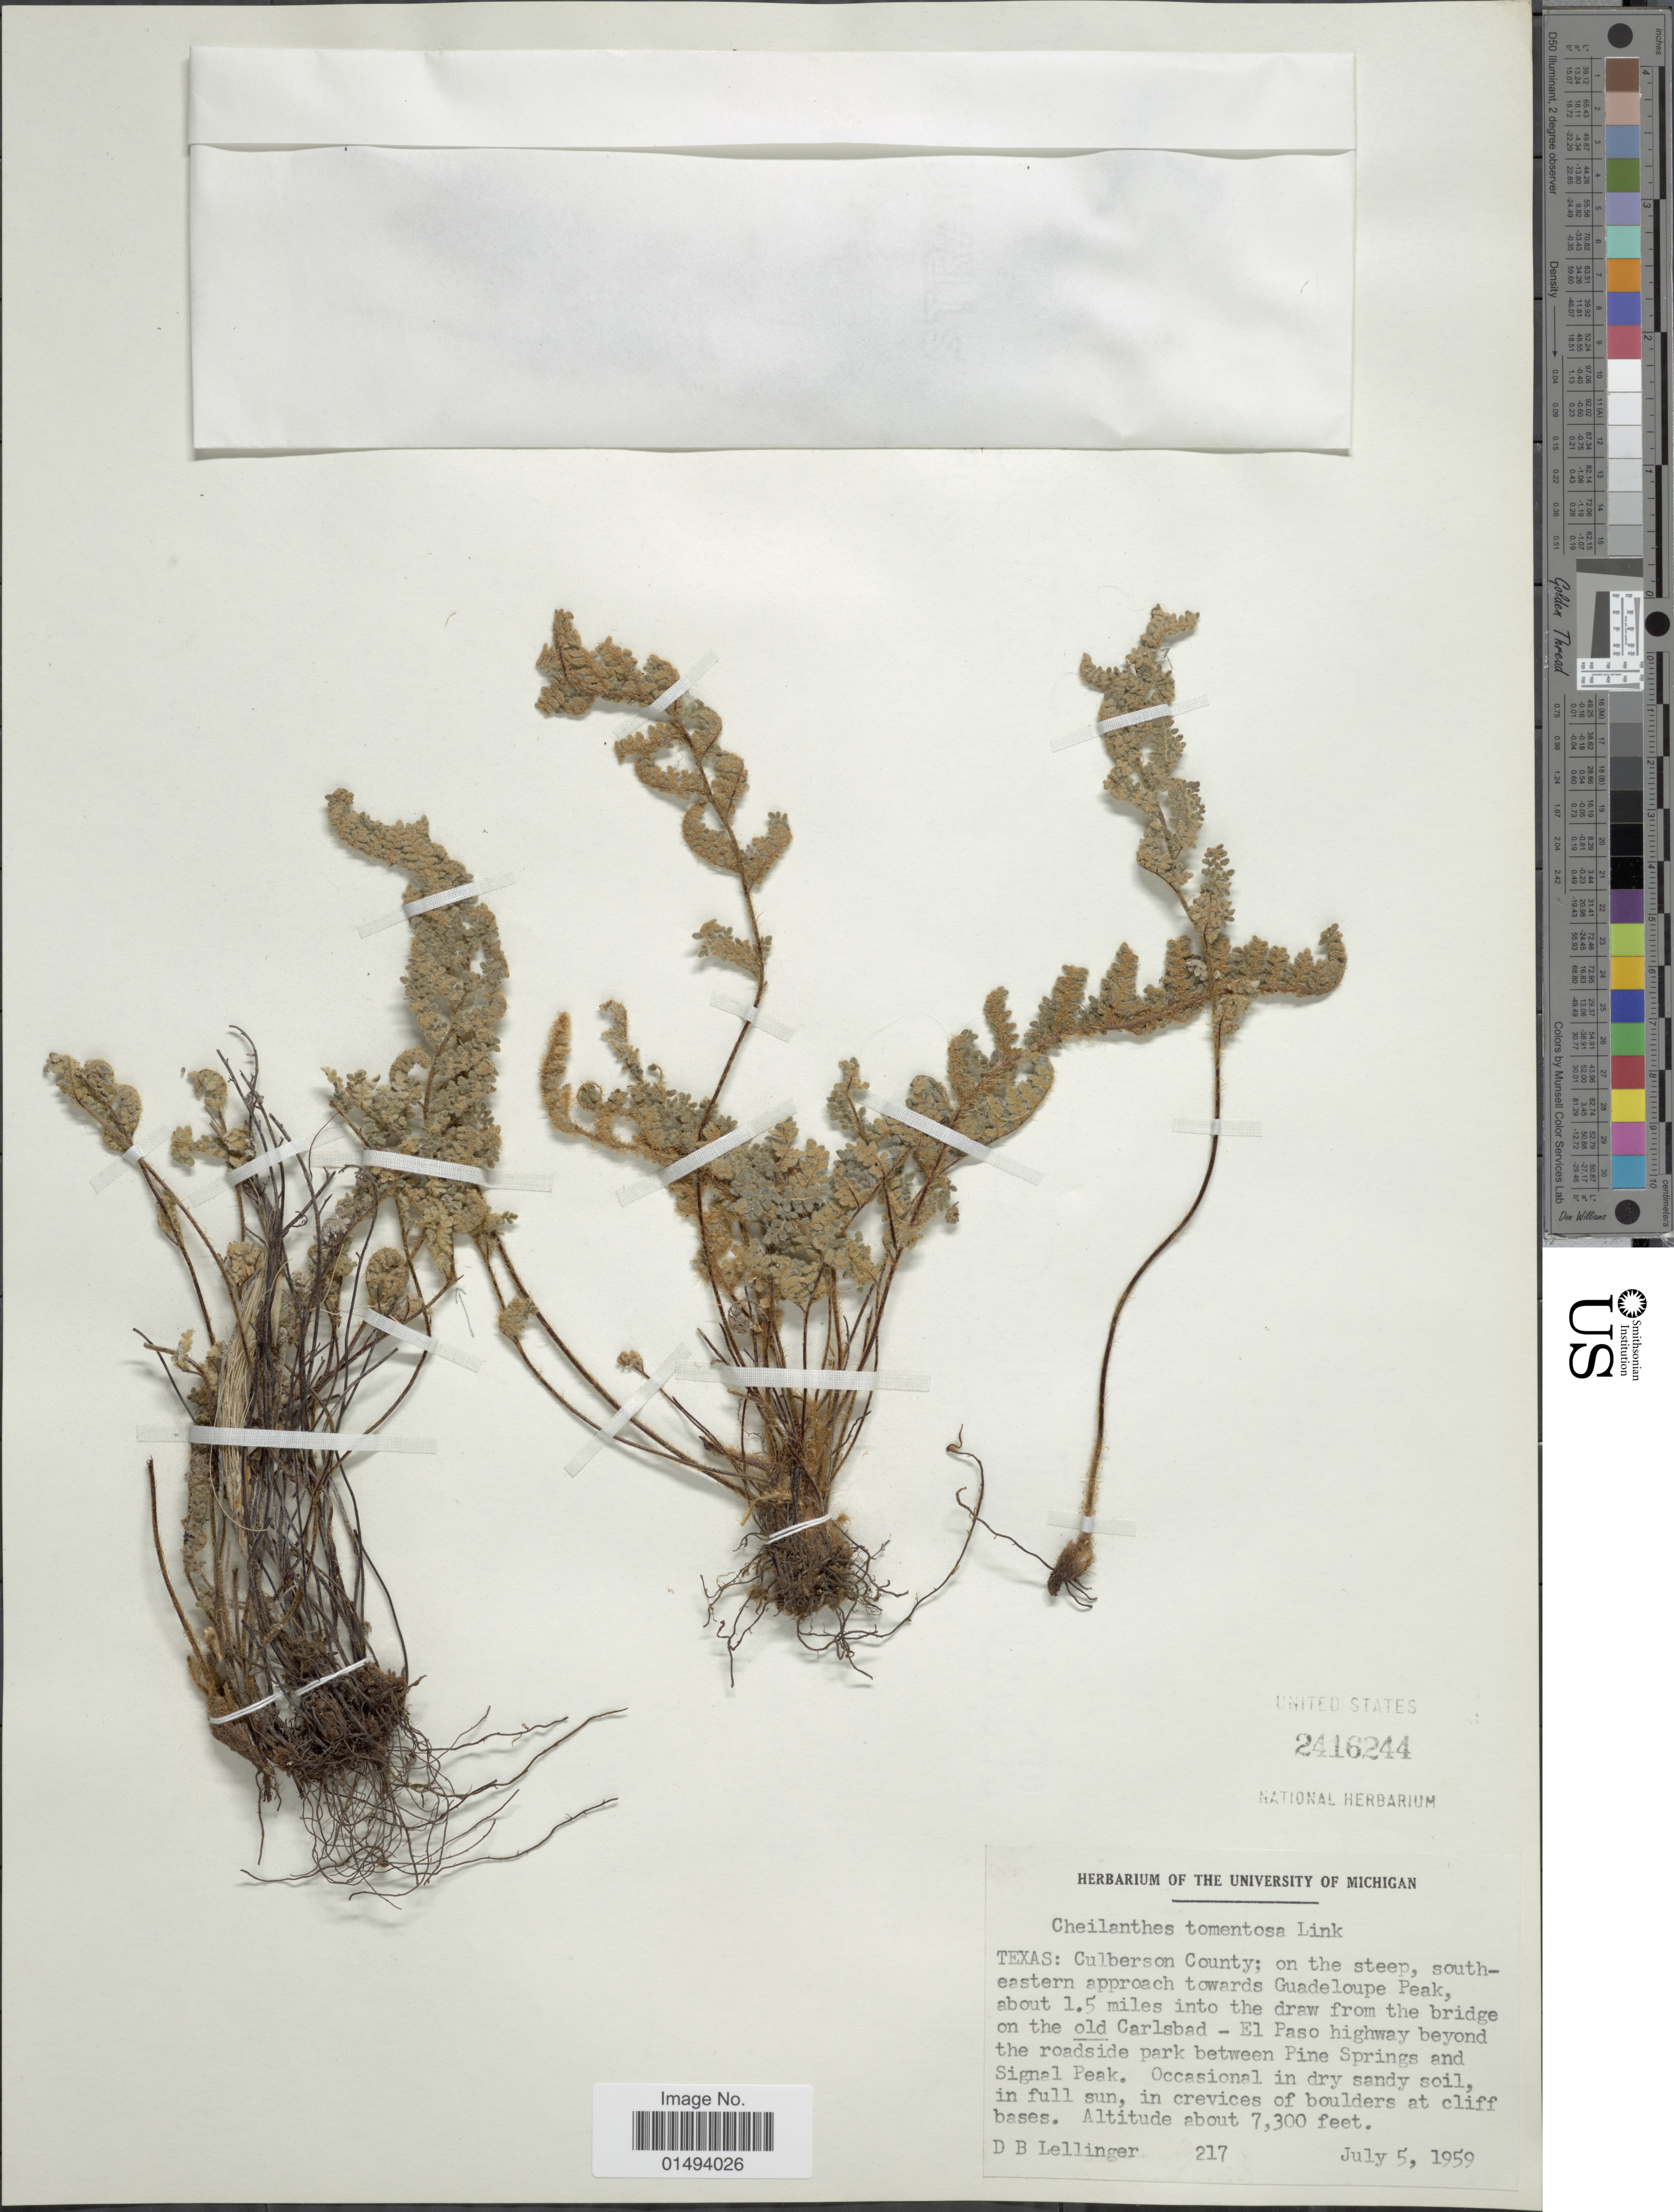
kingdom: Plantae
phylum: Tracheophyta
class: Polypodiopsida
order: Polypodiales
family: Pteridaceae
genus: Myriopteris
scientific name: Myriopteris tomentosa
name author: (Link) Fée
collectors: D. B. Lellinger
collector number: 217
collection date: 1959-07-05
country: United States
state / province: Texas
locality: Culberson County; on the steep, southeastern approach towards Guadeloupe Peak, about 1.5 miles into the draw from the bridge on the old Carlsbad - El Paso highway beyond the roadside park between Pine Springs and Signal Peak. Occasional in dry sandy soil, in full sun, in crevices of boulders at cliff bases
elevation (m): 2225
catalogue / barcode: US 2416244